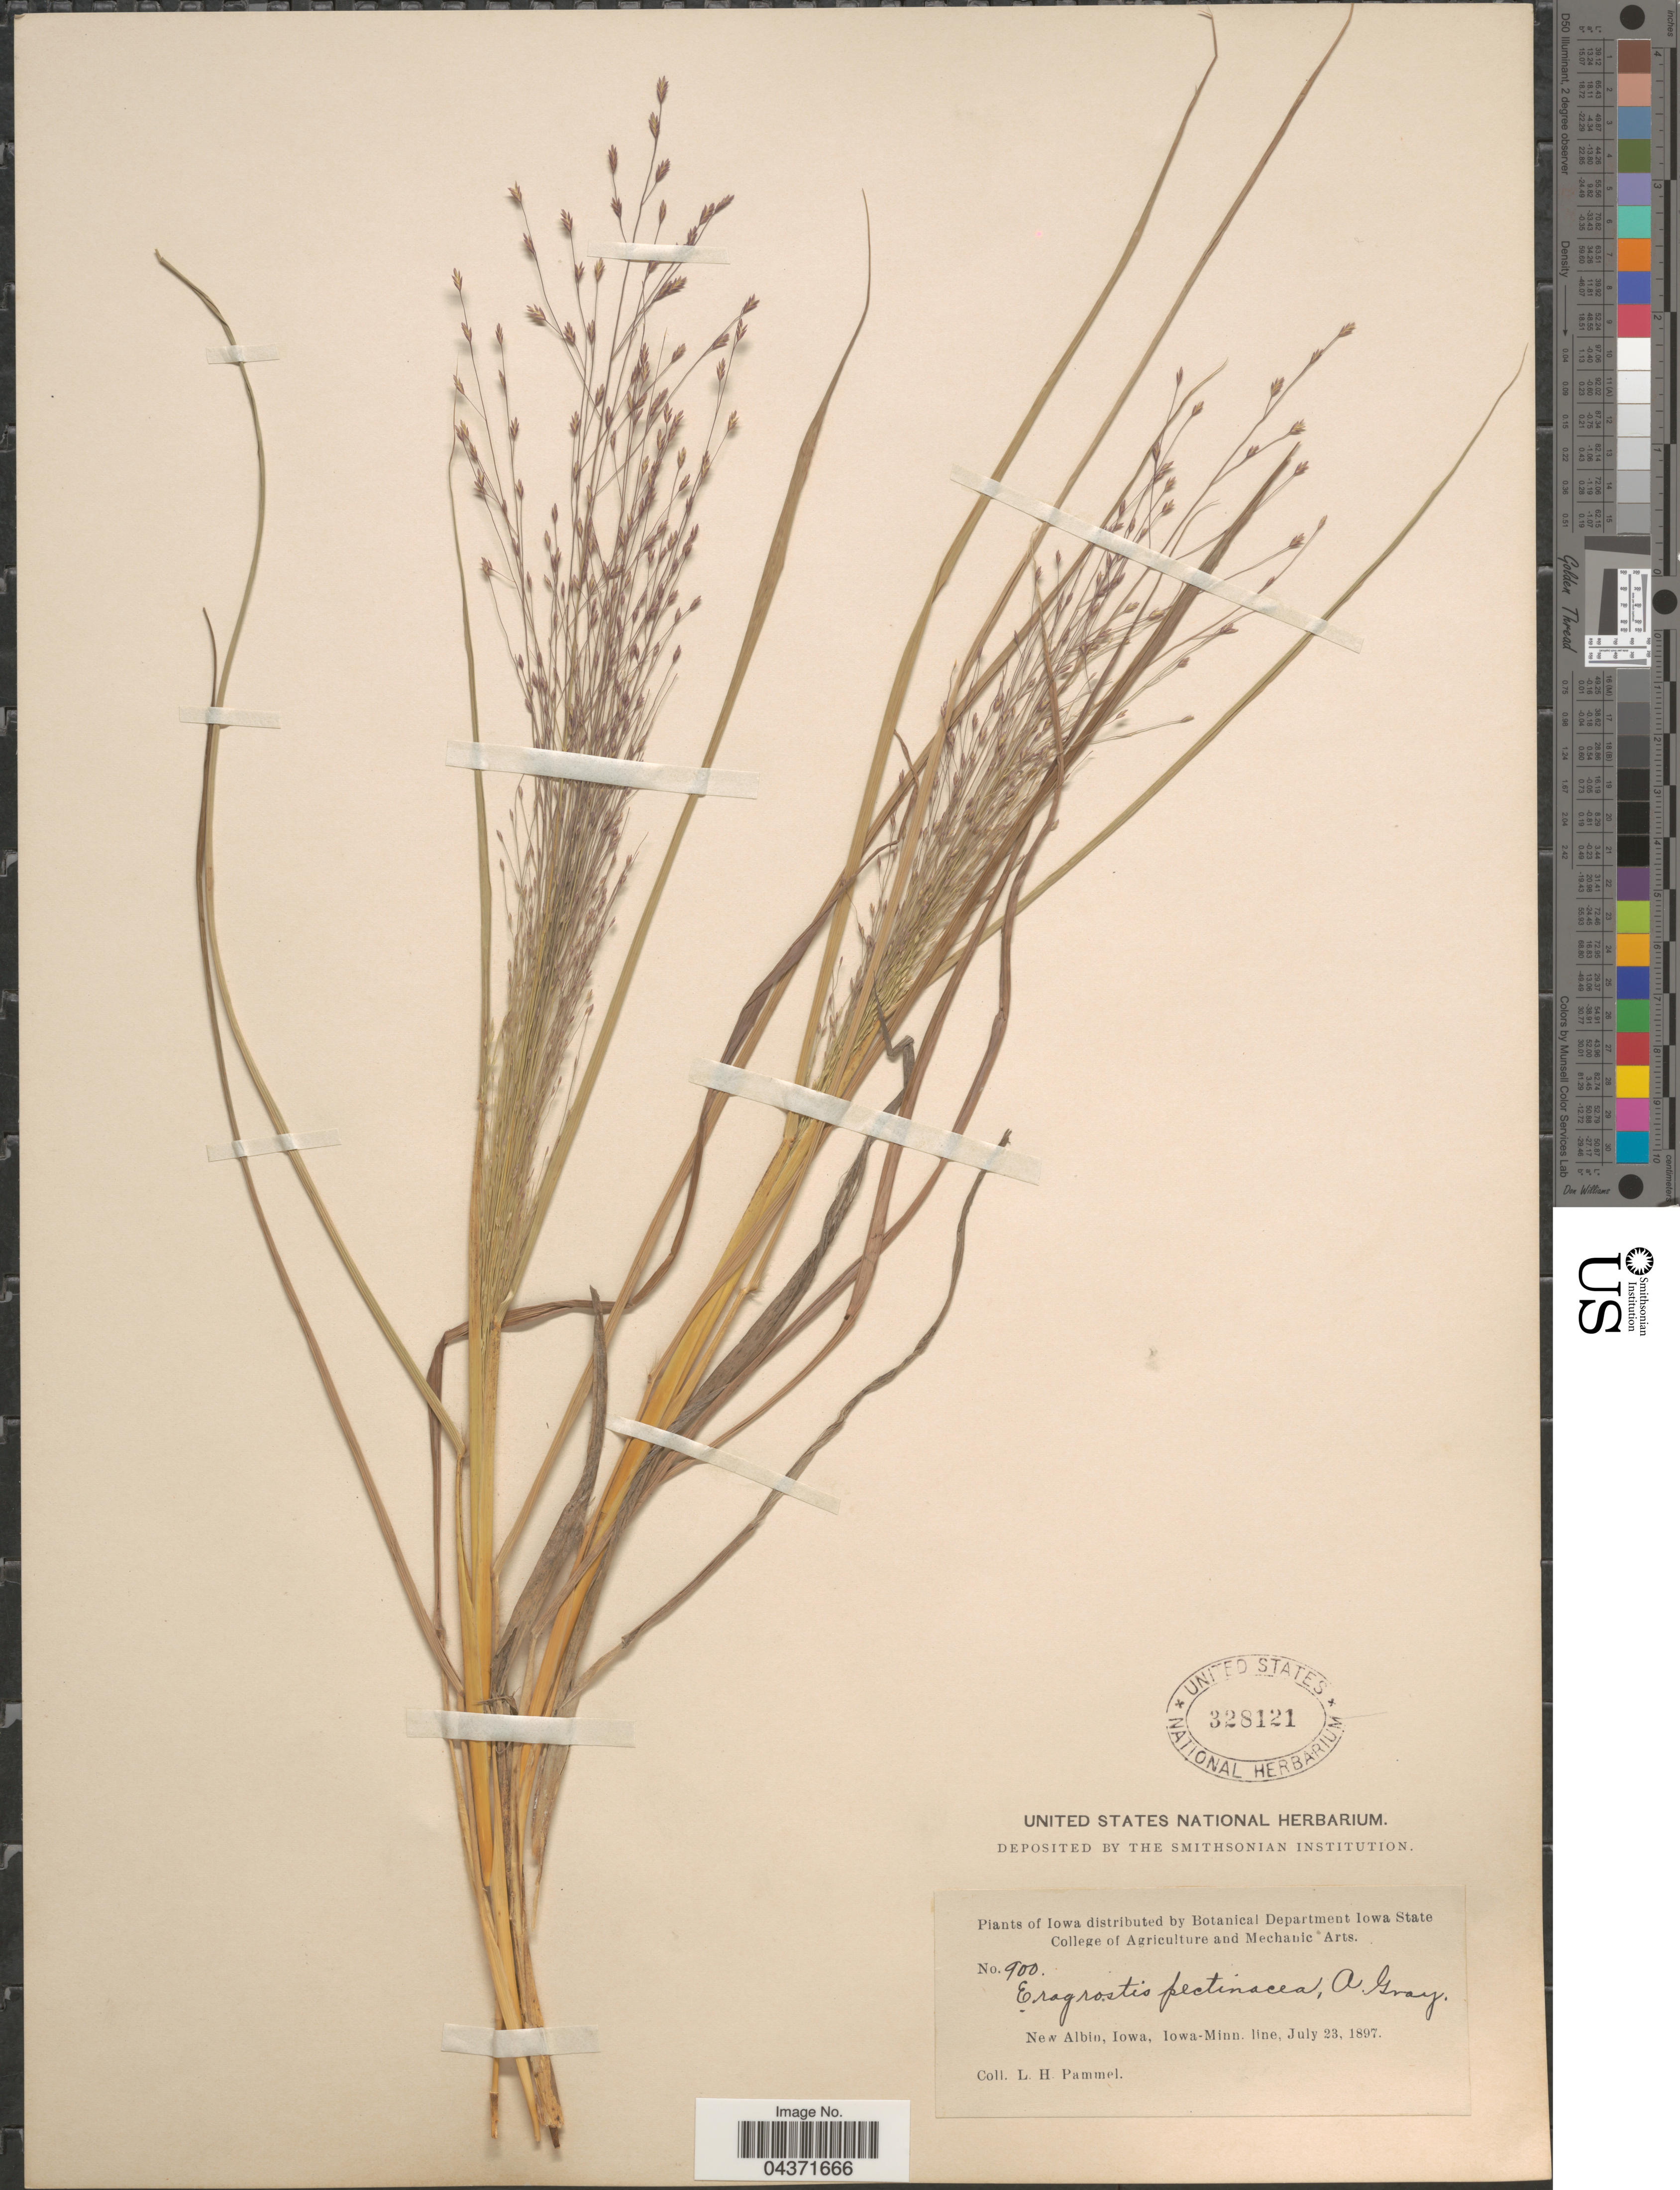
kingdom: Plantae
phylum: Tracheophyta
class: Liliopsida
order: Poales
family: Poaceae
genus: Eragrostis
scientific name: Eragrostis spectabilis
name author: (Pursh) Steud.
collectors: L. Pammel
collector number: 900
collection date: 1897-07-23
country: United States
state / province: Iowa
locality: New Albin, Iow-Minn.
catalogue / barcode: US 328121